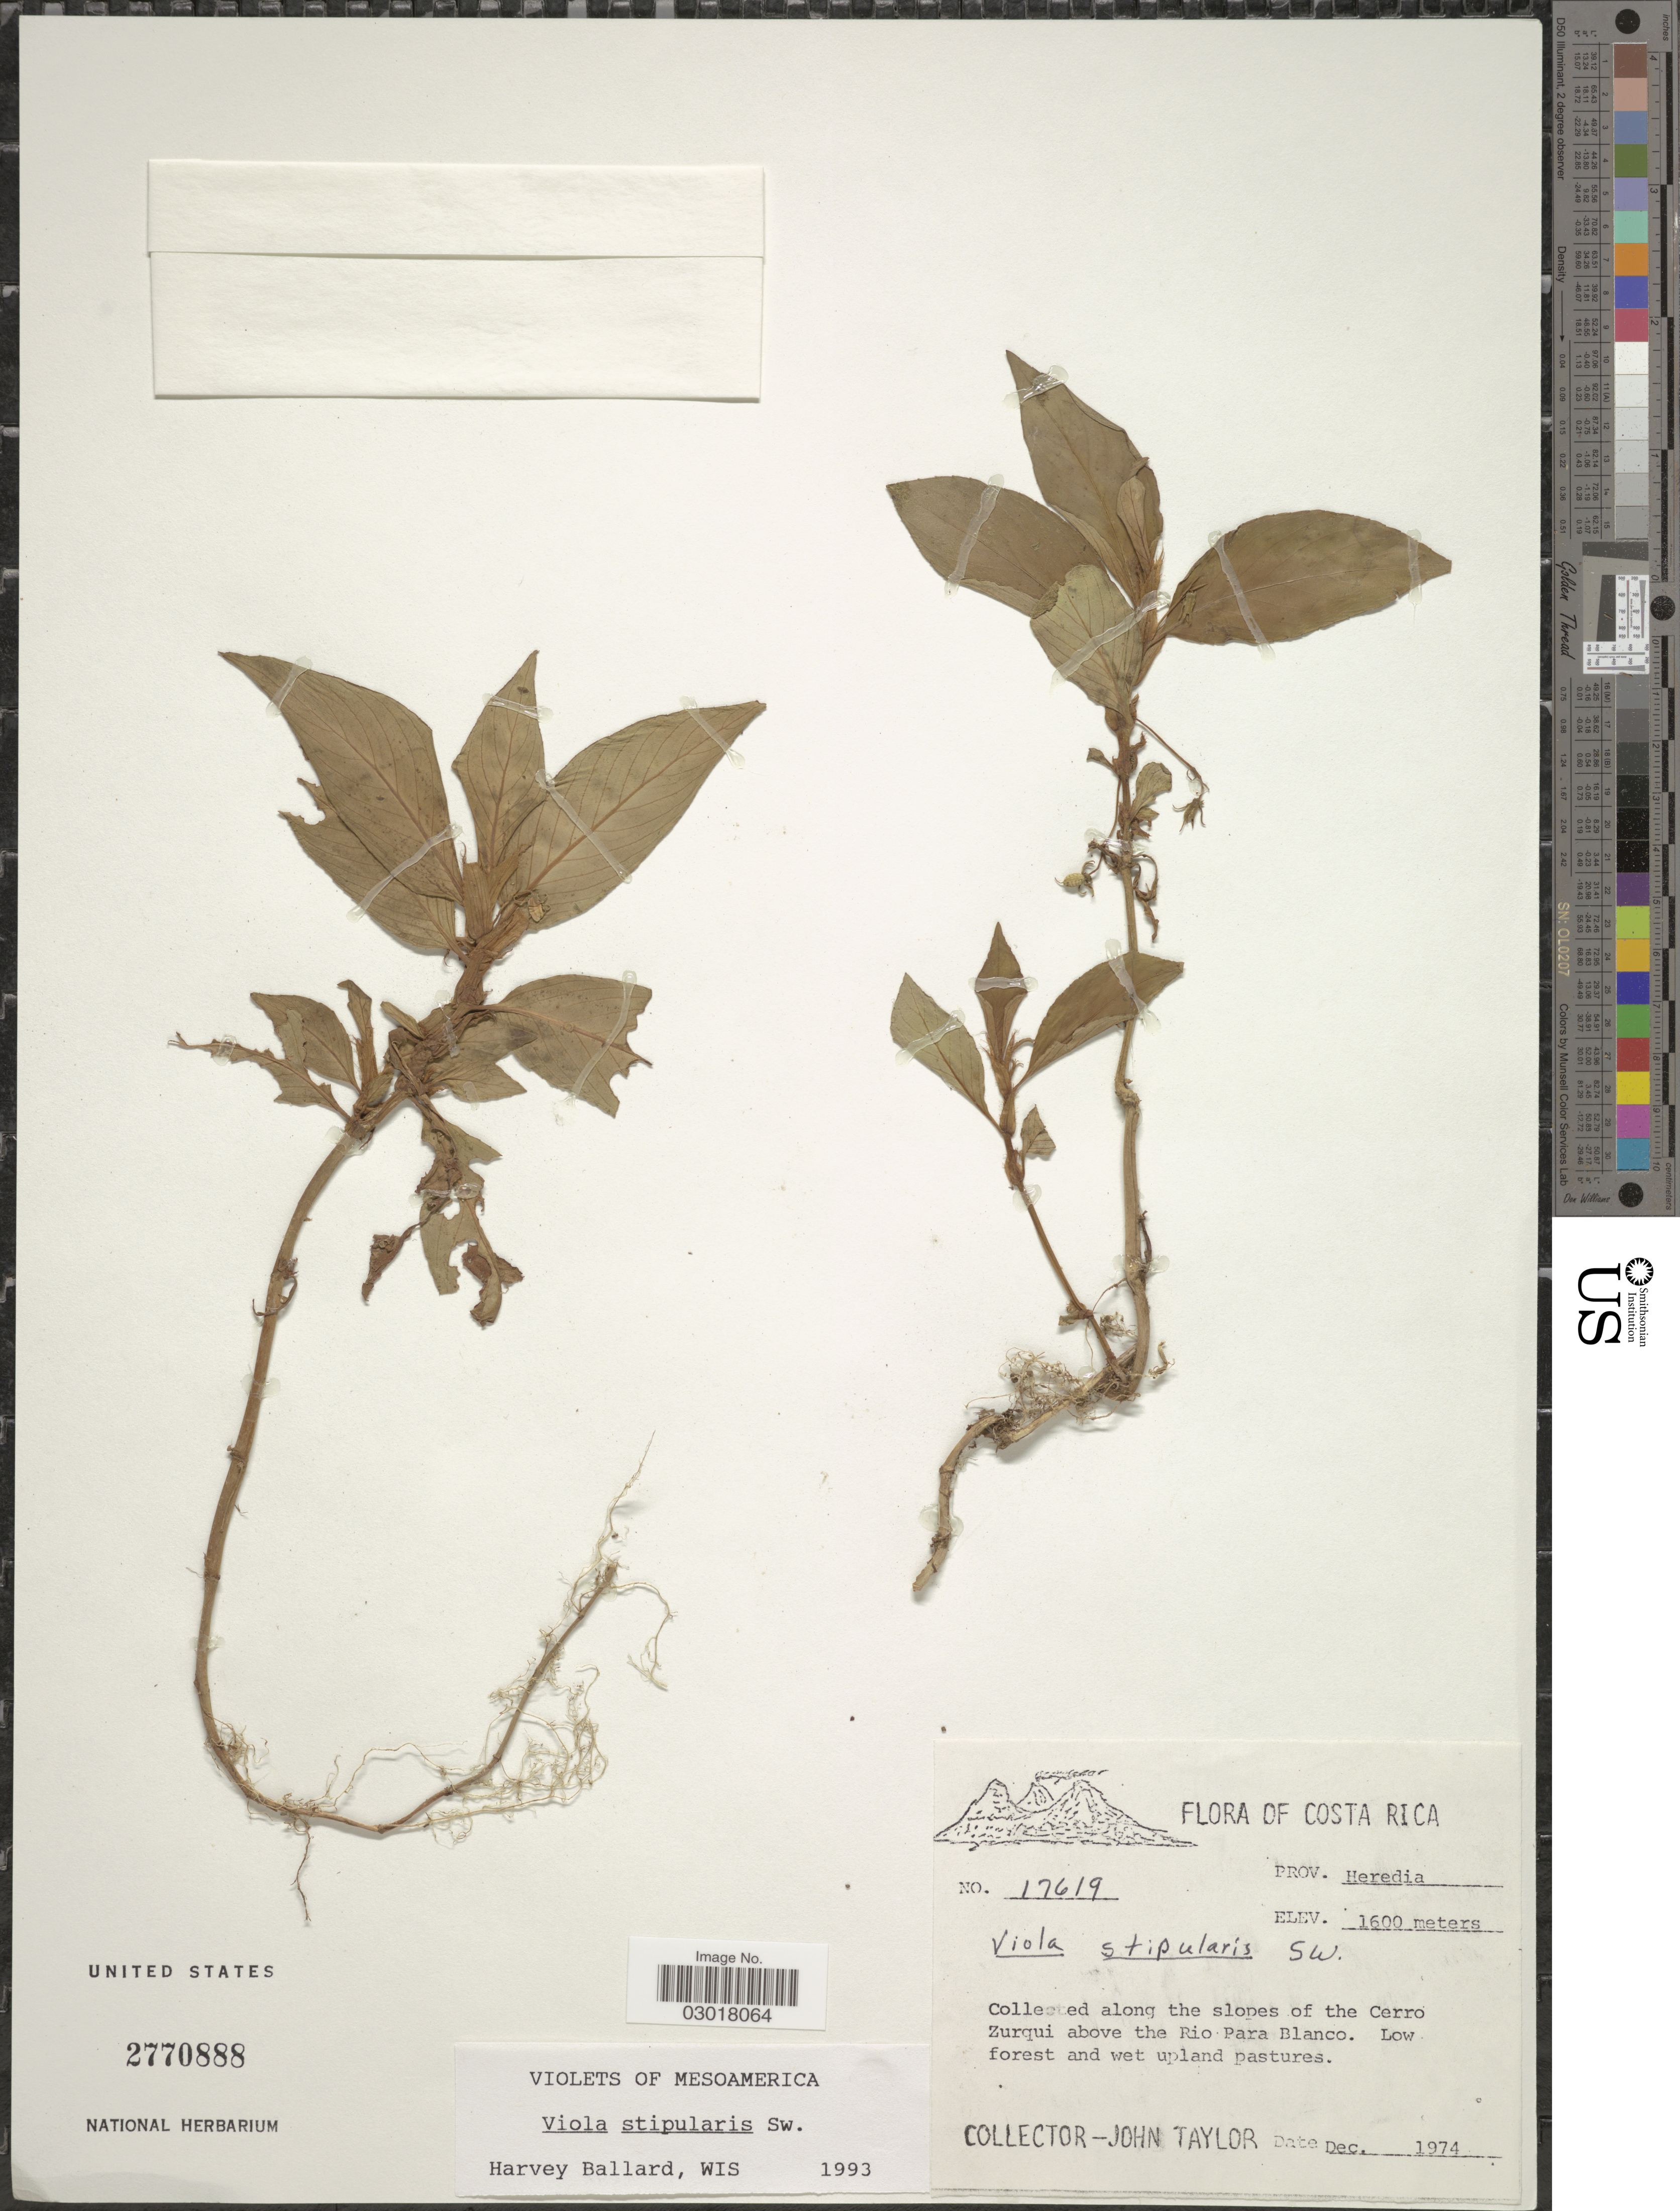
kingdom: Plantae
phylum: Tracheophyta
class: Magnoliopsida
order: Malpighiales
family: Violaceae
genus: Viola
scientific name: Viola stipularis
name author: Sw.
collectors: J. Taylor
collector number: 17619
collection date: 1974-12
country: Costa Rica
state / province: Heredia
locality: Along the slopes of the Cerro Zurqui above the Rio Para Blanco.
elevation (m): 1600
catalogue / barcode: US 2770888